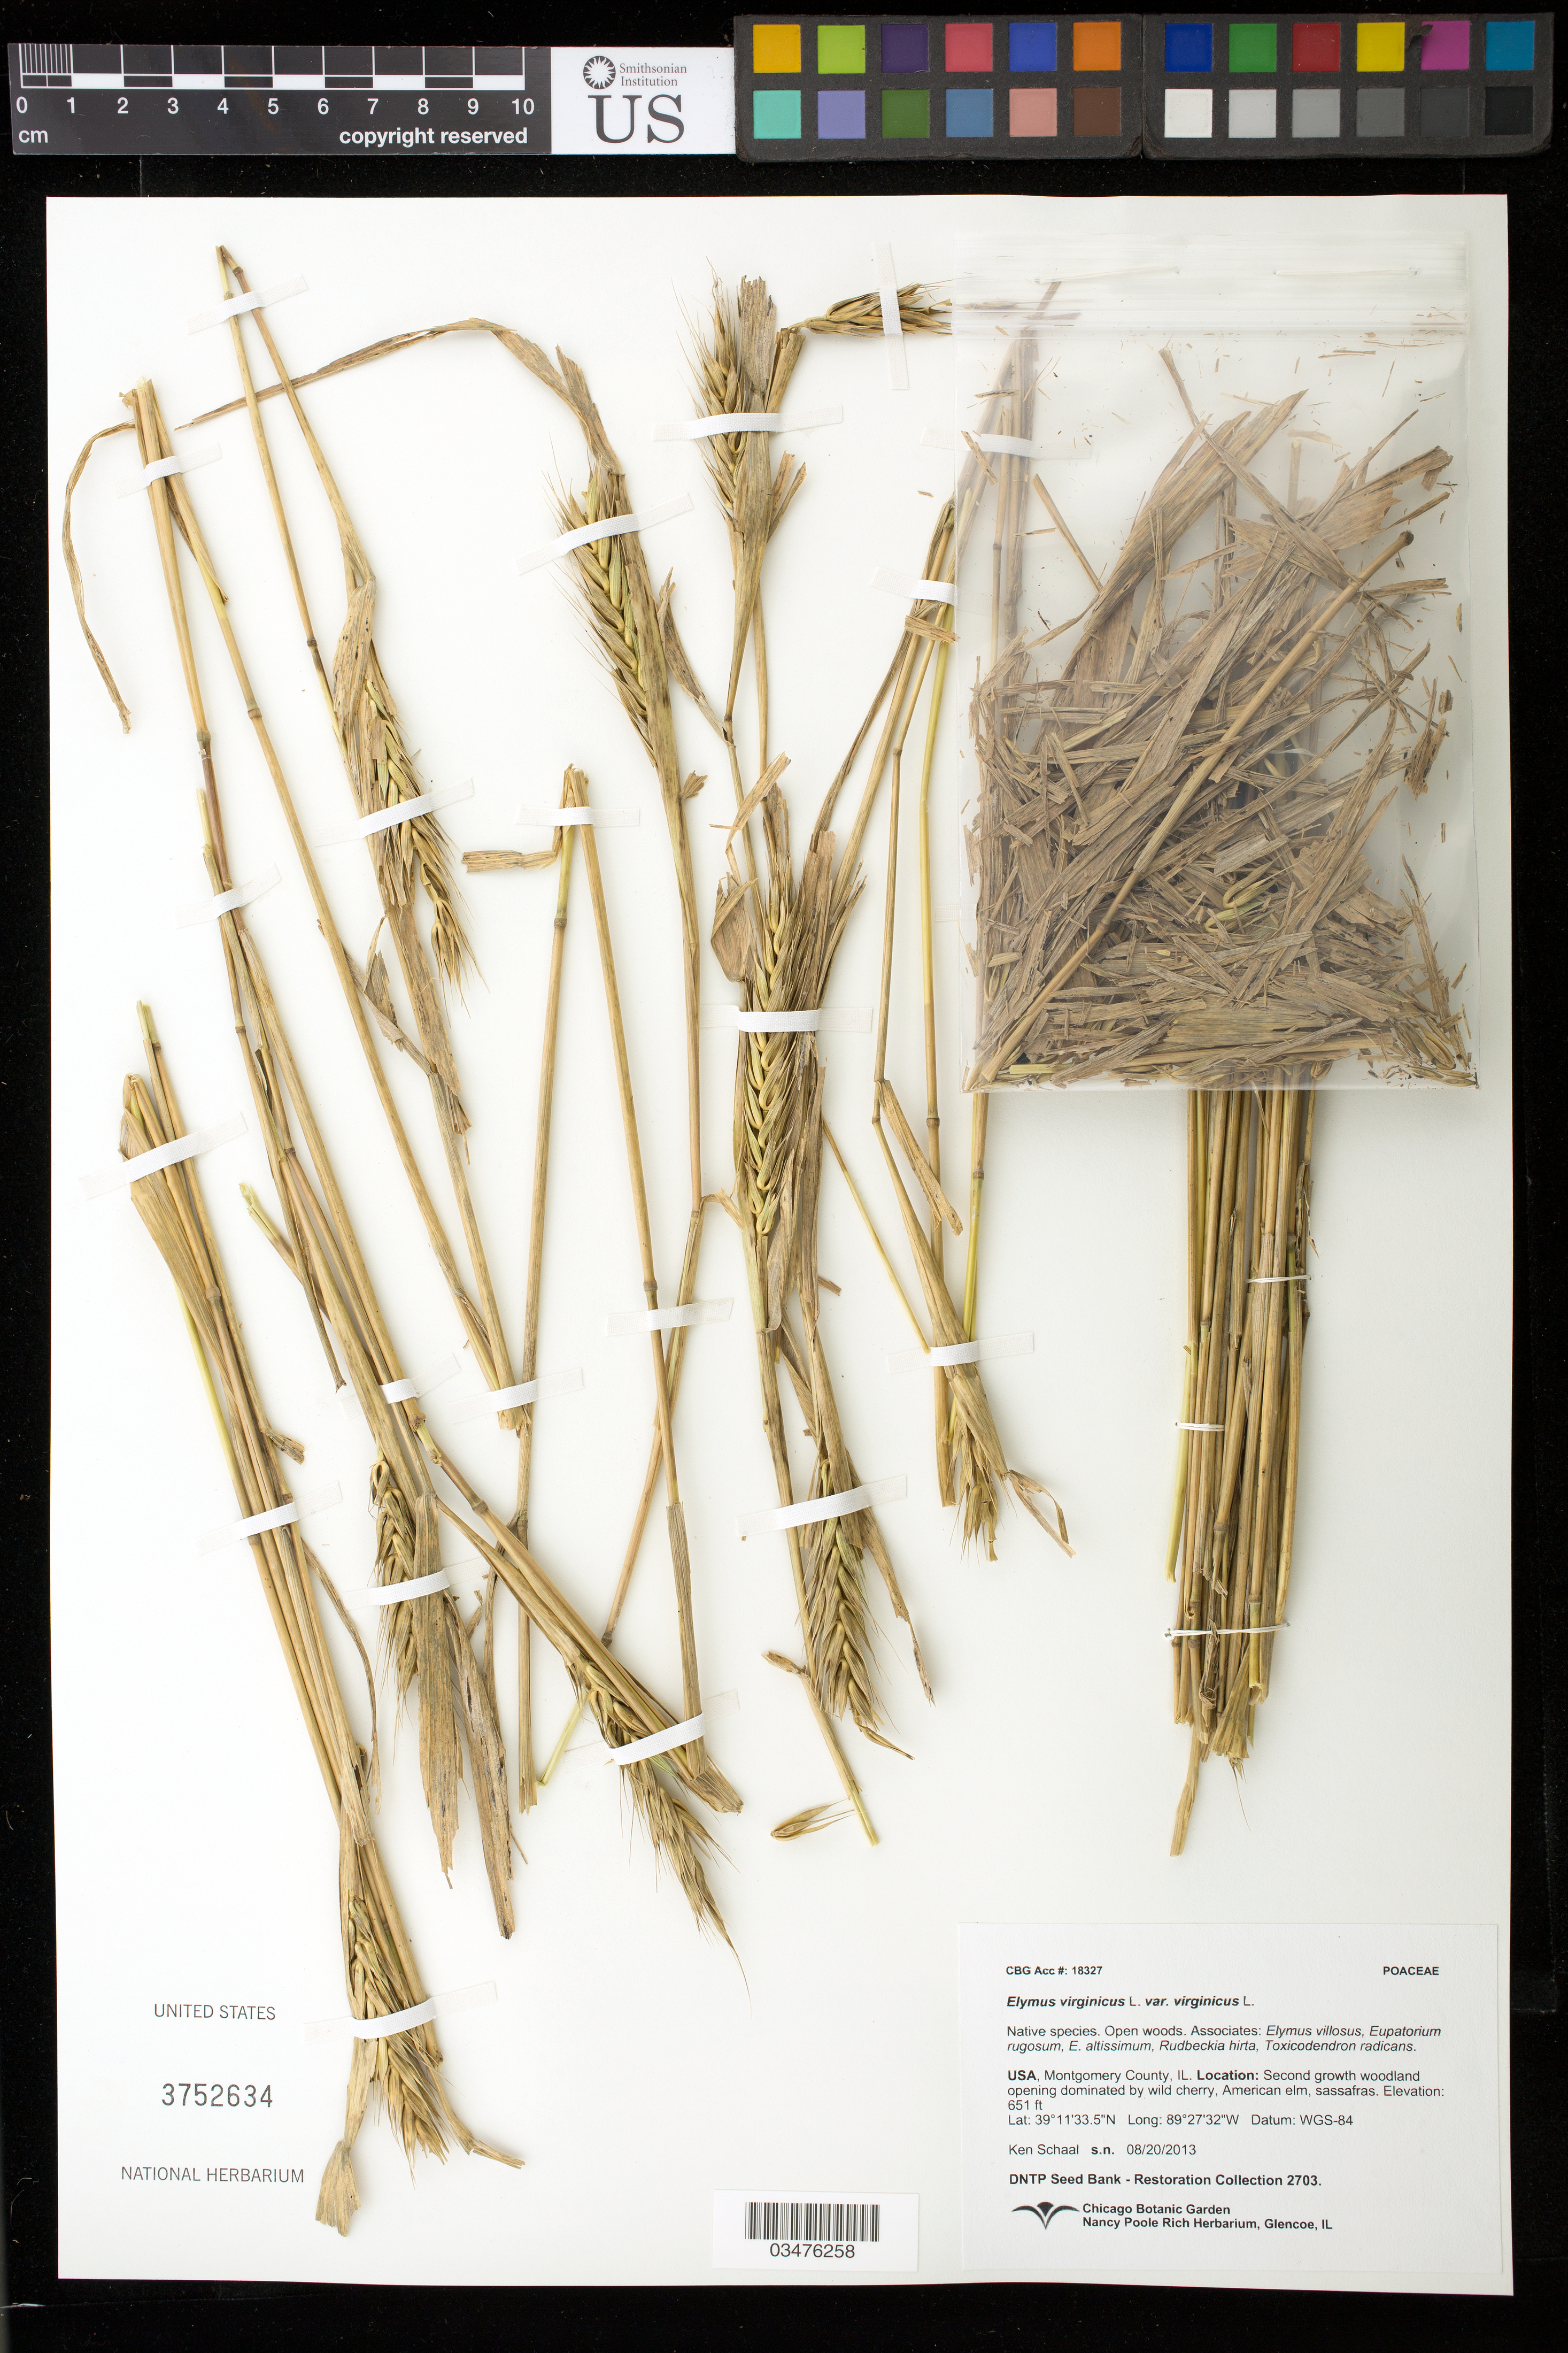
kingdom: Plantae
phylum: Tracheophyta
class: Liliopsida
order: Poales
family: Poaceae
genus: Elymus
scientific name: Elymus virginicus var. virginicus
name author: L.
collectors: K. Schaal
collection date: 2013-08-20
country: United States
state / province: Illinois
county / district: Montgomery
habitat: Open woods. With Elymus villosus, Eupatorium rugosum, Rudbeckia hirta, ect.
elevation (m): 198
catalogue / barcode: US 3752634